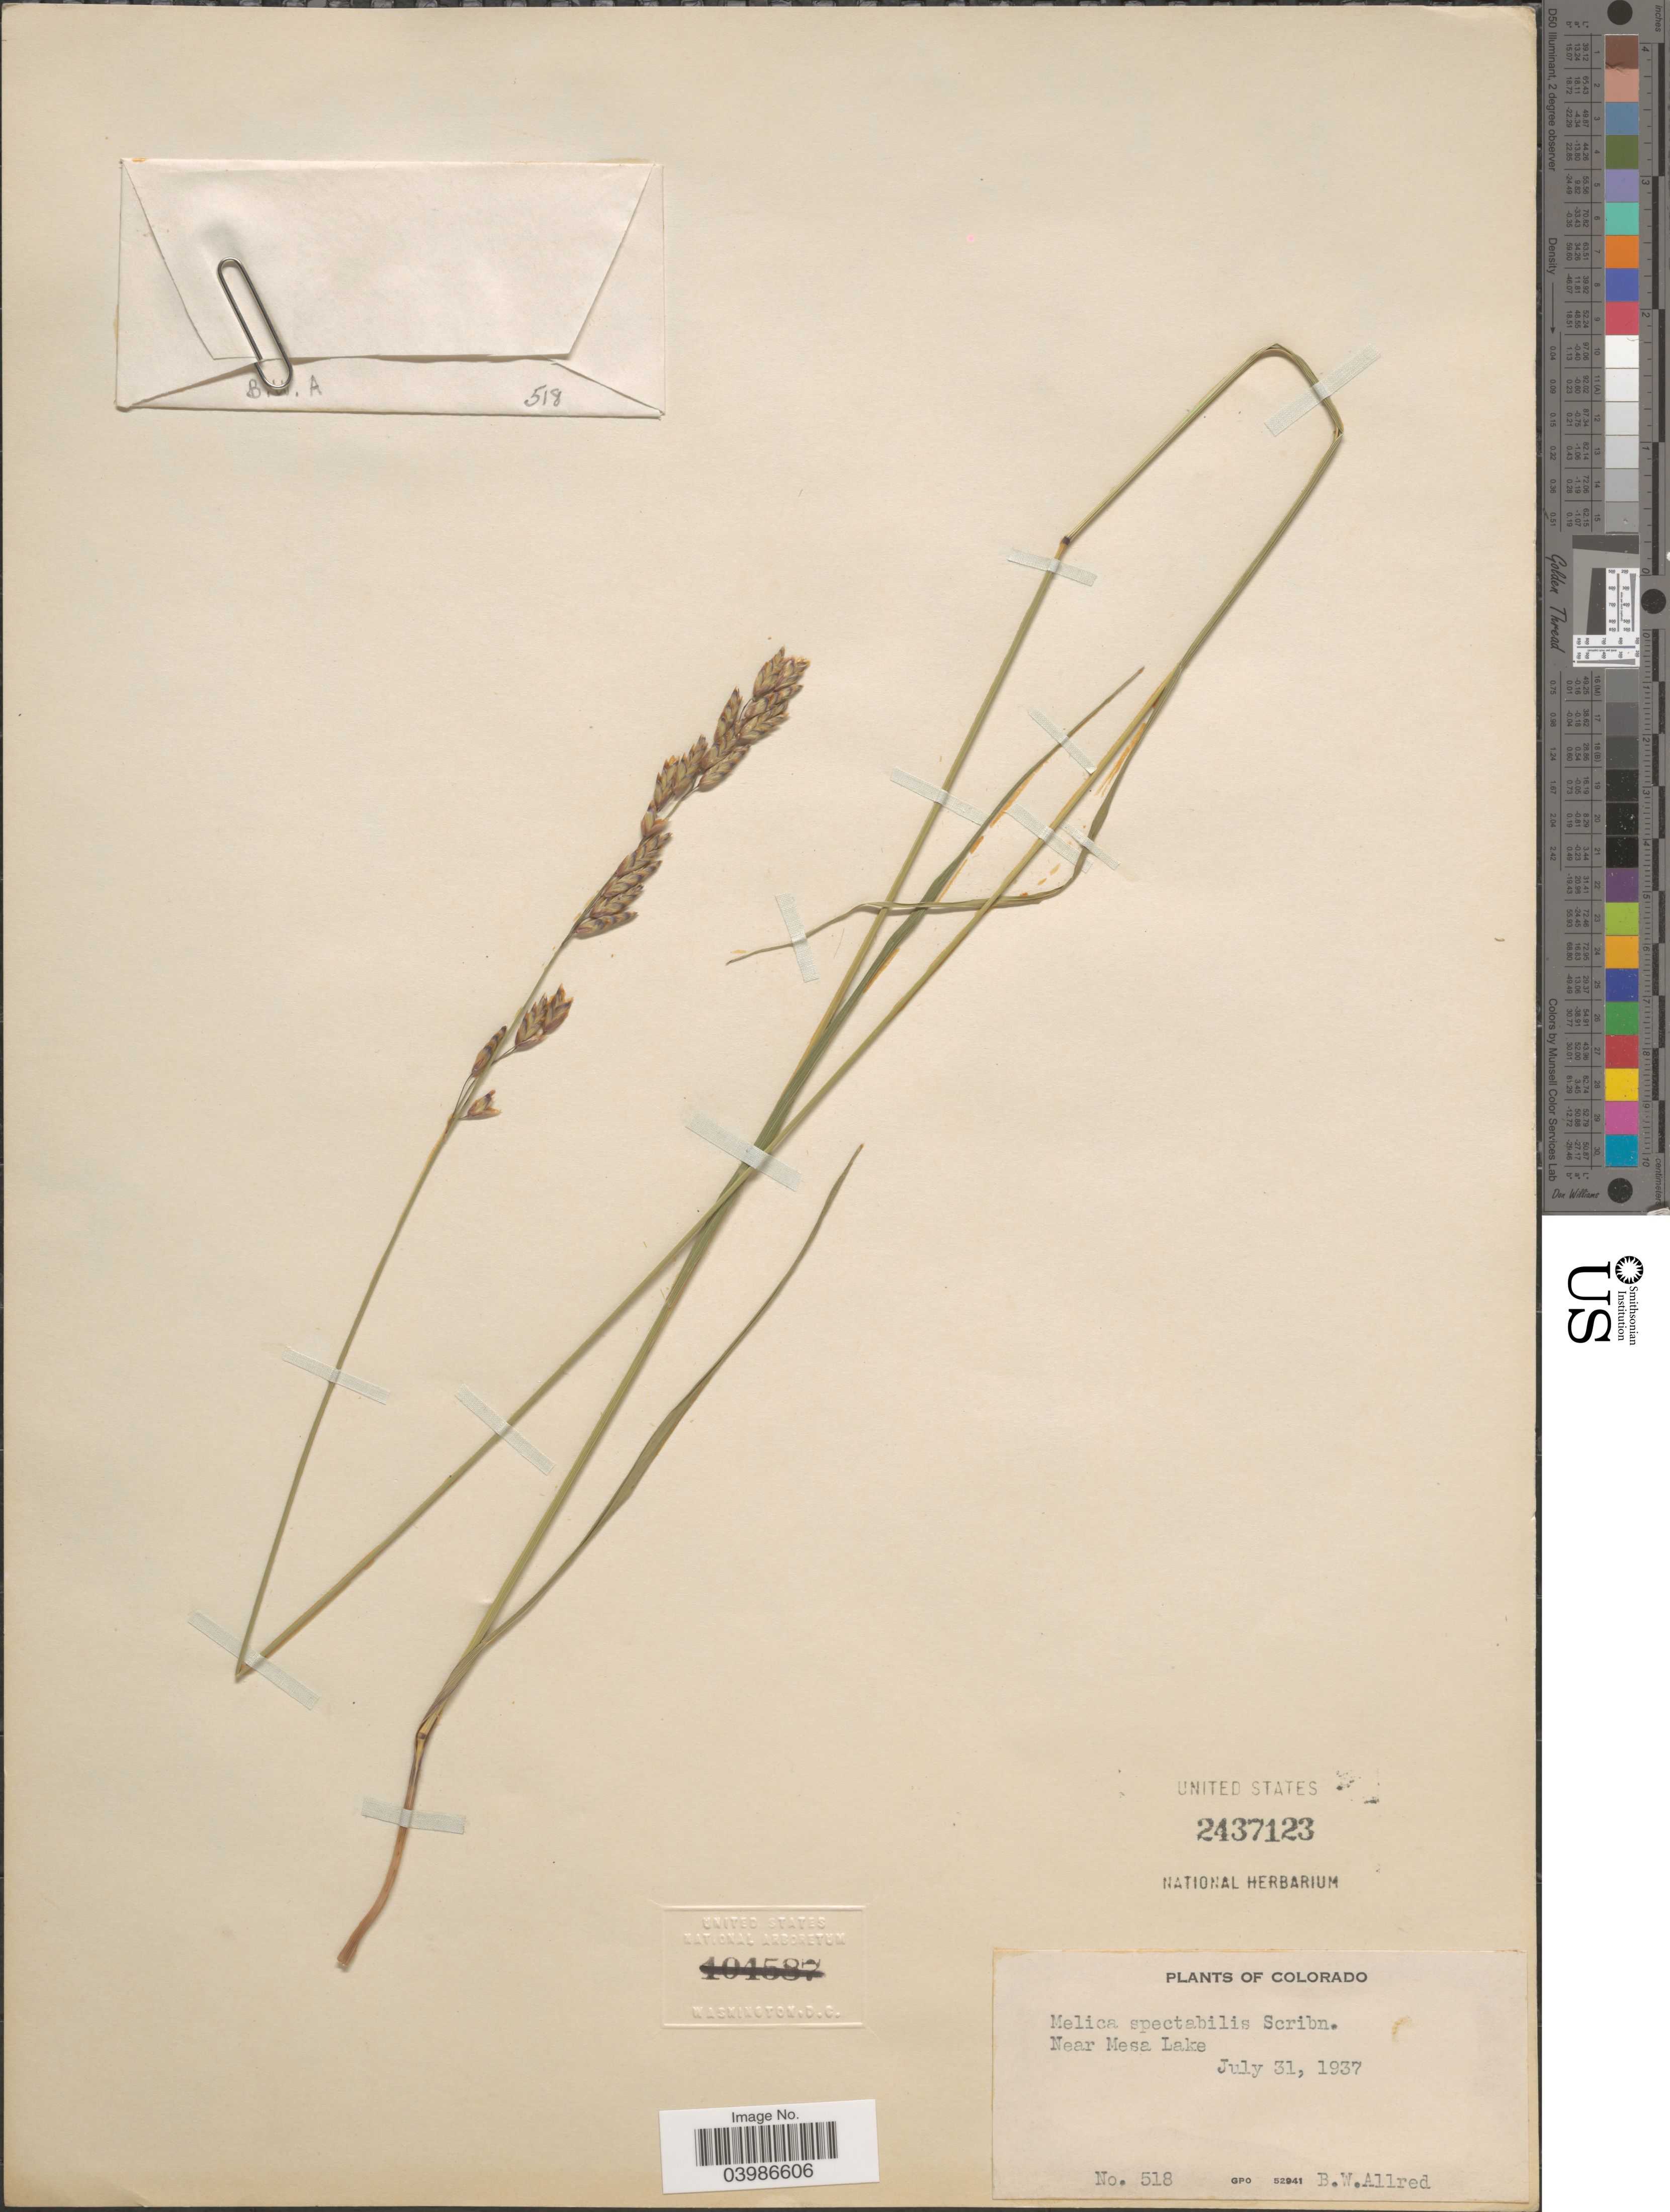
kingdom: Plantae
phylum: Tracheophyta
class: Liliopsida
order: Poales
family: Poaceae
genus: Melica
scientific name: Melica spectabilis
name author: Scribn.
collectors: B. Allred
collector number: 518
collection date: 1937-07-31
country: United States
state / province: Colorado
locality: Near Mesa Lake.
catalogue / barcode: US 2437123